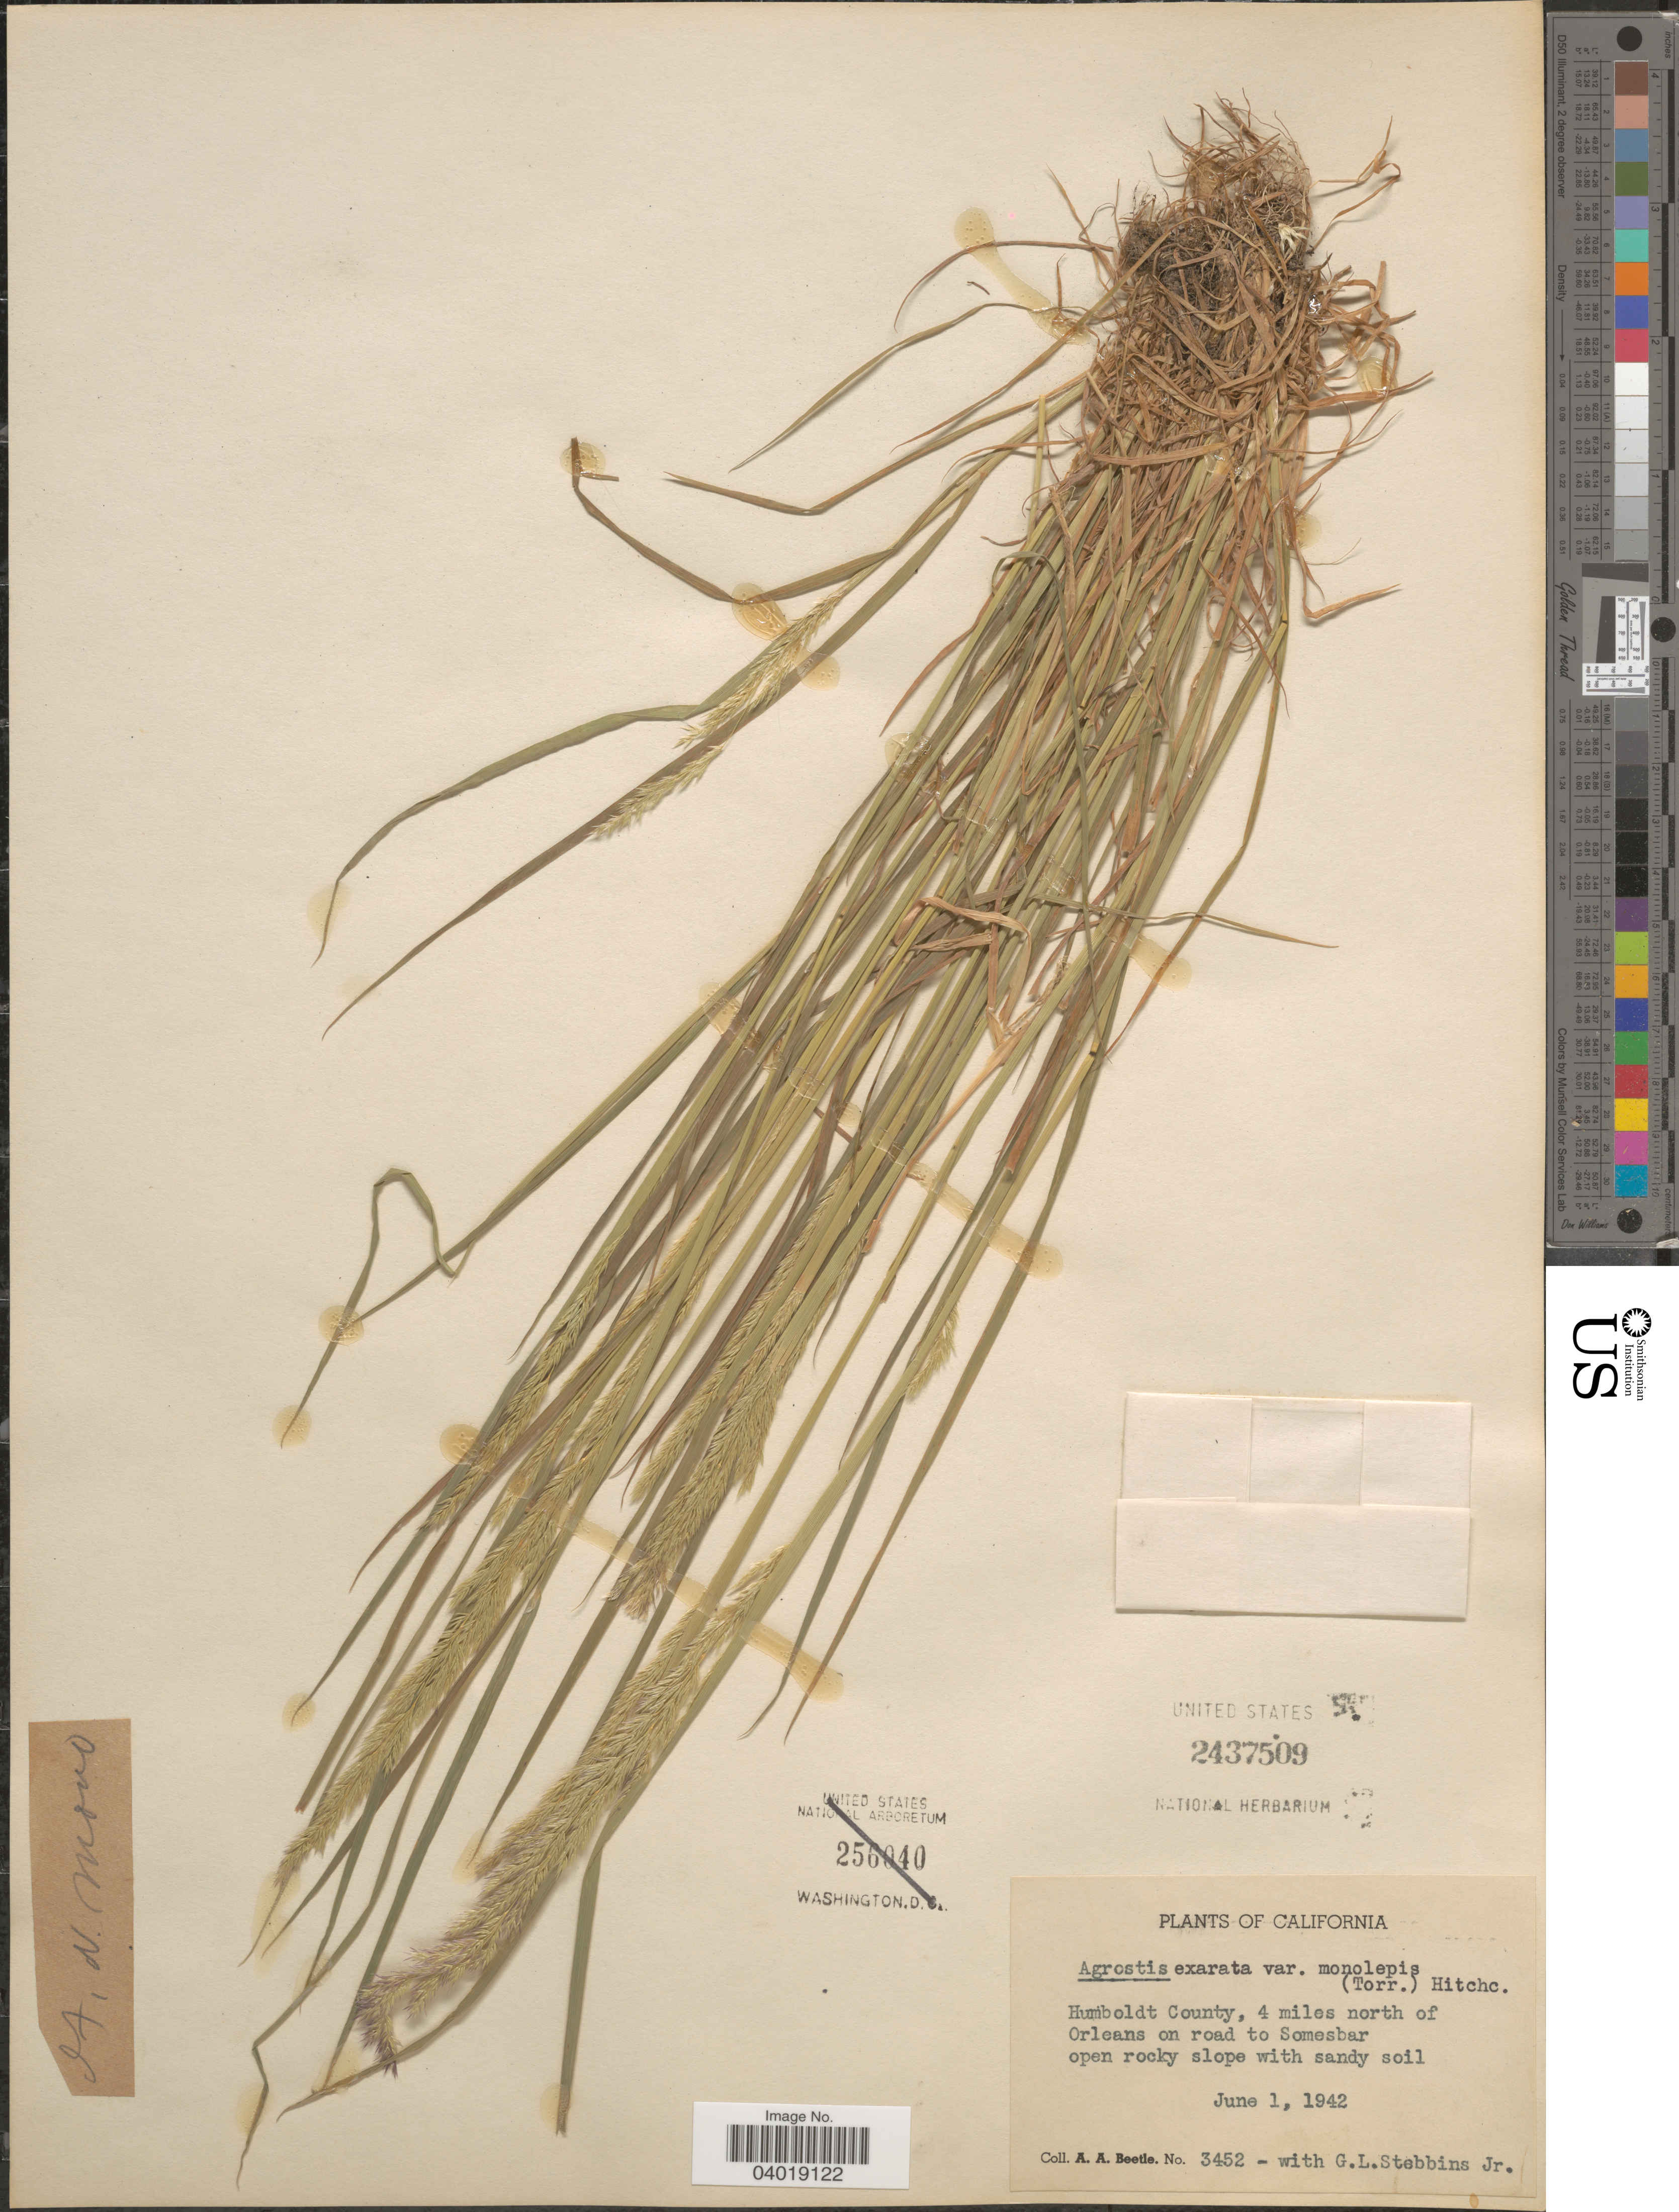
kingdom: Plantae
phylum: Tracheophyta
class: Liliopsida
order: Poales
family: Poaceae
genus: Agrostis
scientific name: Agrostis exarata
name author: Trin.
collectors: A. A. Beetle & G. L. Stebbins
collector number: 3452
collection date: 1942-06-01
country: United States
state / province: California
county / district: Humboldt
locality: Humboldt County, 4 miles north of Orleans on road to Somesbar.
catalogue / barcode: US 2437509